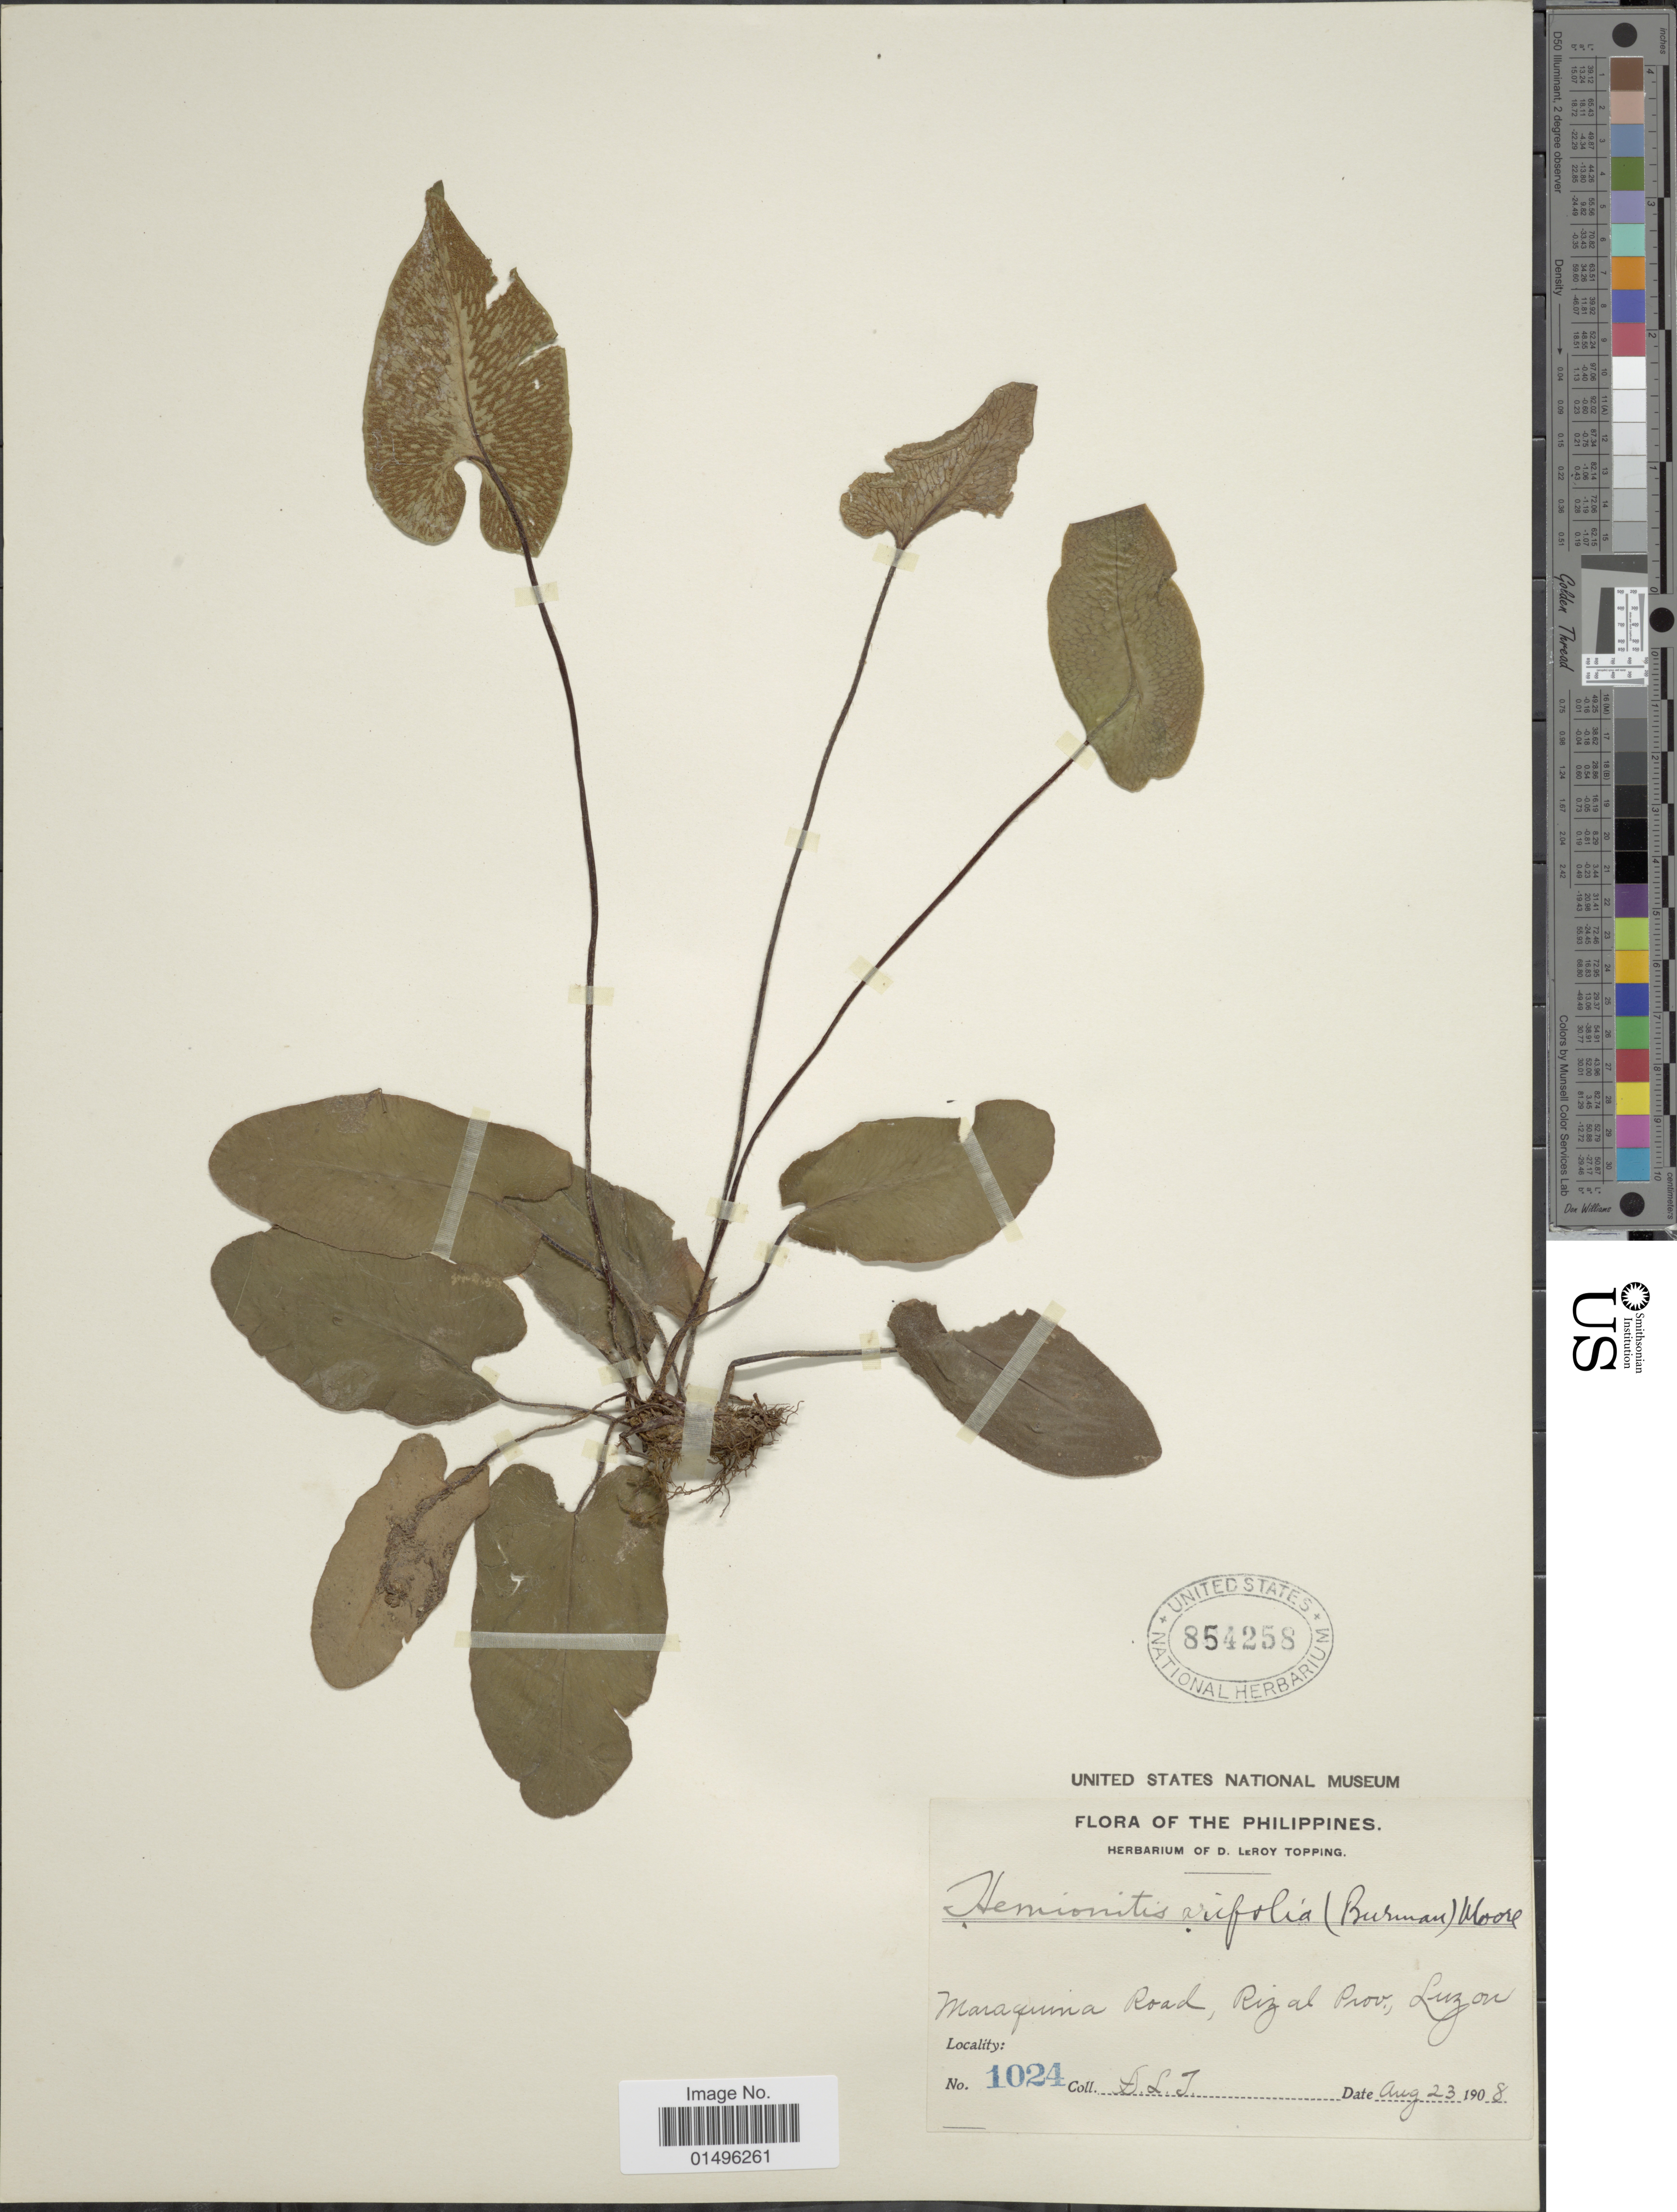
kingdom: Plantae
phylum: Tracheophyta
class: Polypodiopsida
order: Polypodiales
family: Pteridaceae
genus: Parahemionitis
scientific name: Parahemionitis cordata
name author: (Roxb. ex Hook. & Grev.) Fraser-Jenk.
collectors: D. L. Topping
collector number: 1024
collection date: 1908-08-23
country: Philippines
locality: Phillippines, Maraquina Road, Rizal Prov. Luzon.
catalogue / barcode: US 854258